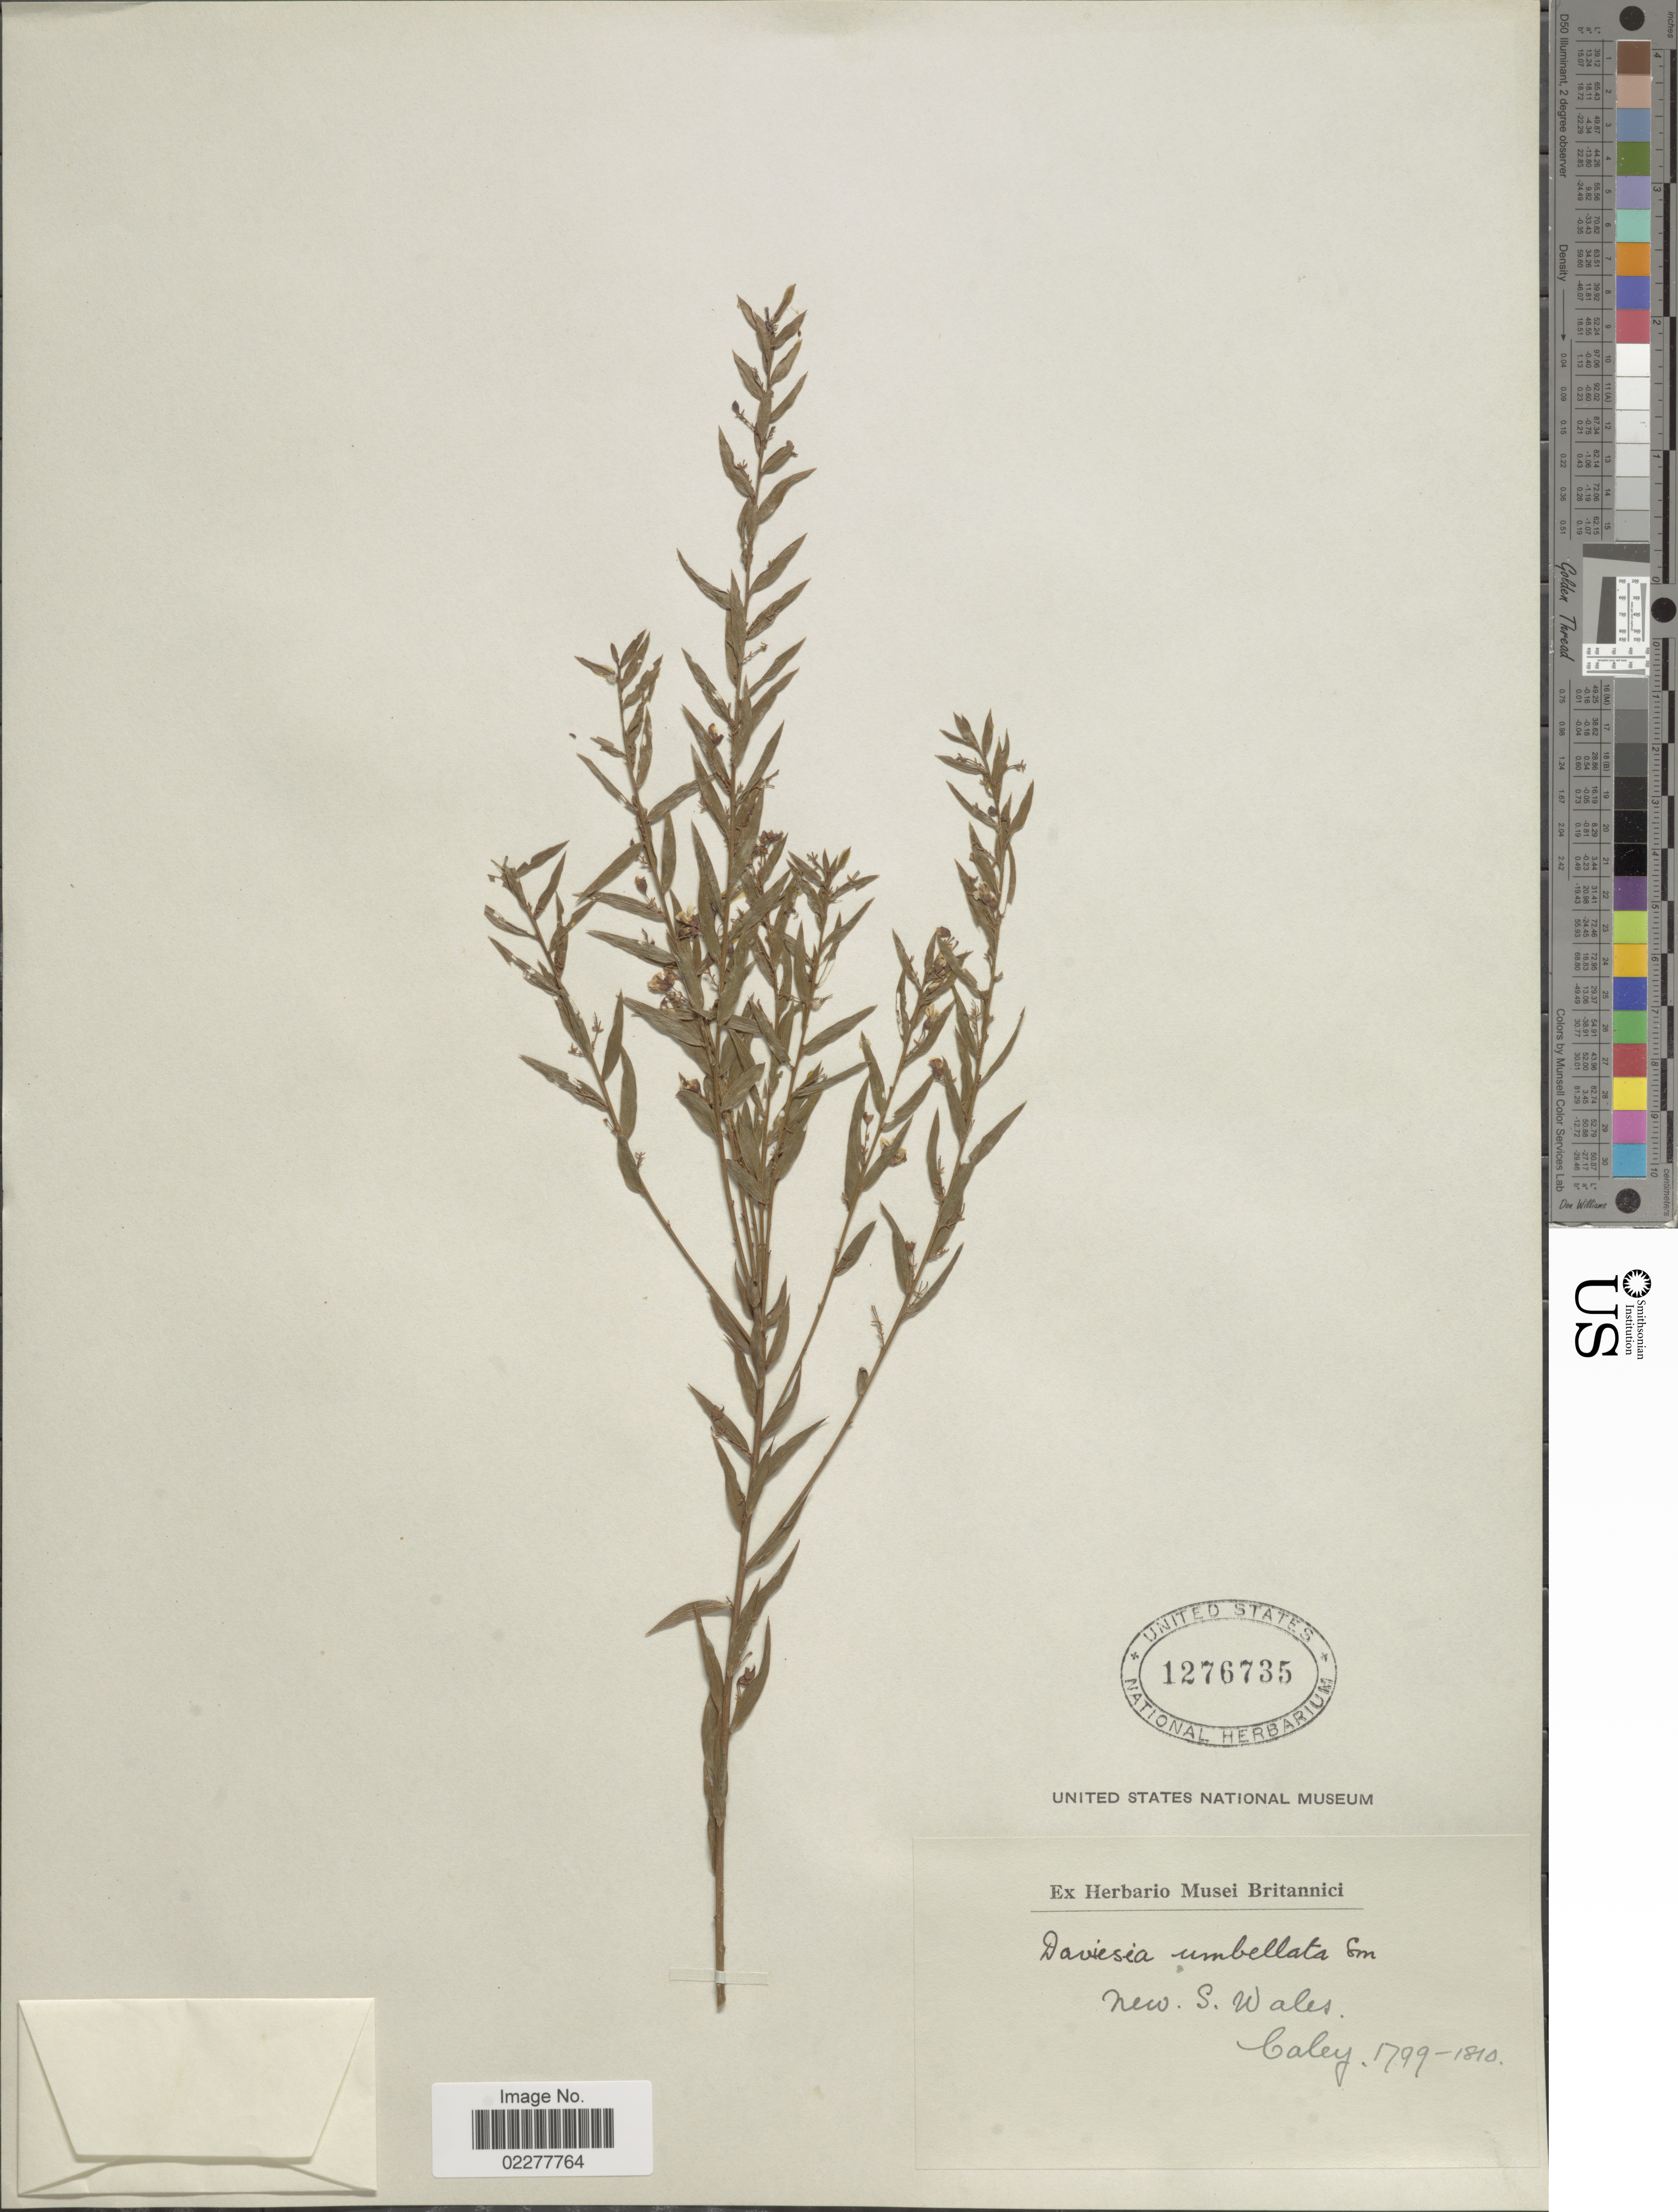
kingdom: Plantae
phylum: Tracheophyta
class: Magnoliopsida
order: Fabales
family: Fabaceae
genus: Daviesia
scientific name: Daviesia umbellulata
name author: Sm.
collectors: -. Caley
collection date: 1799/1810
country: Australia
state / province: New South Wales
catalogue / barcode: US 1276735